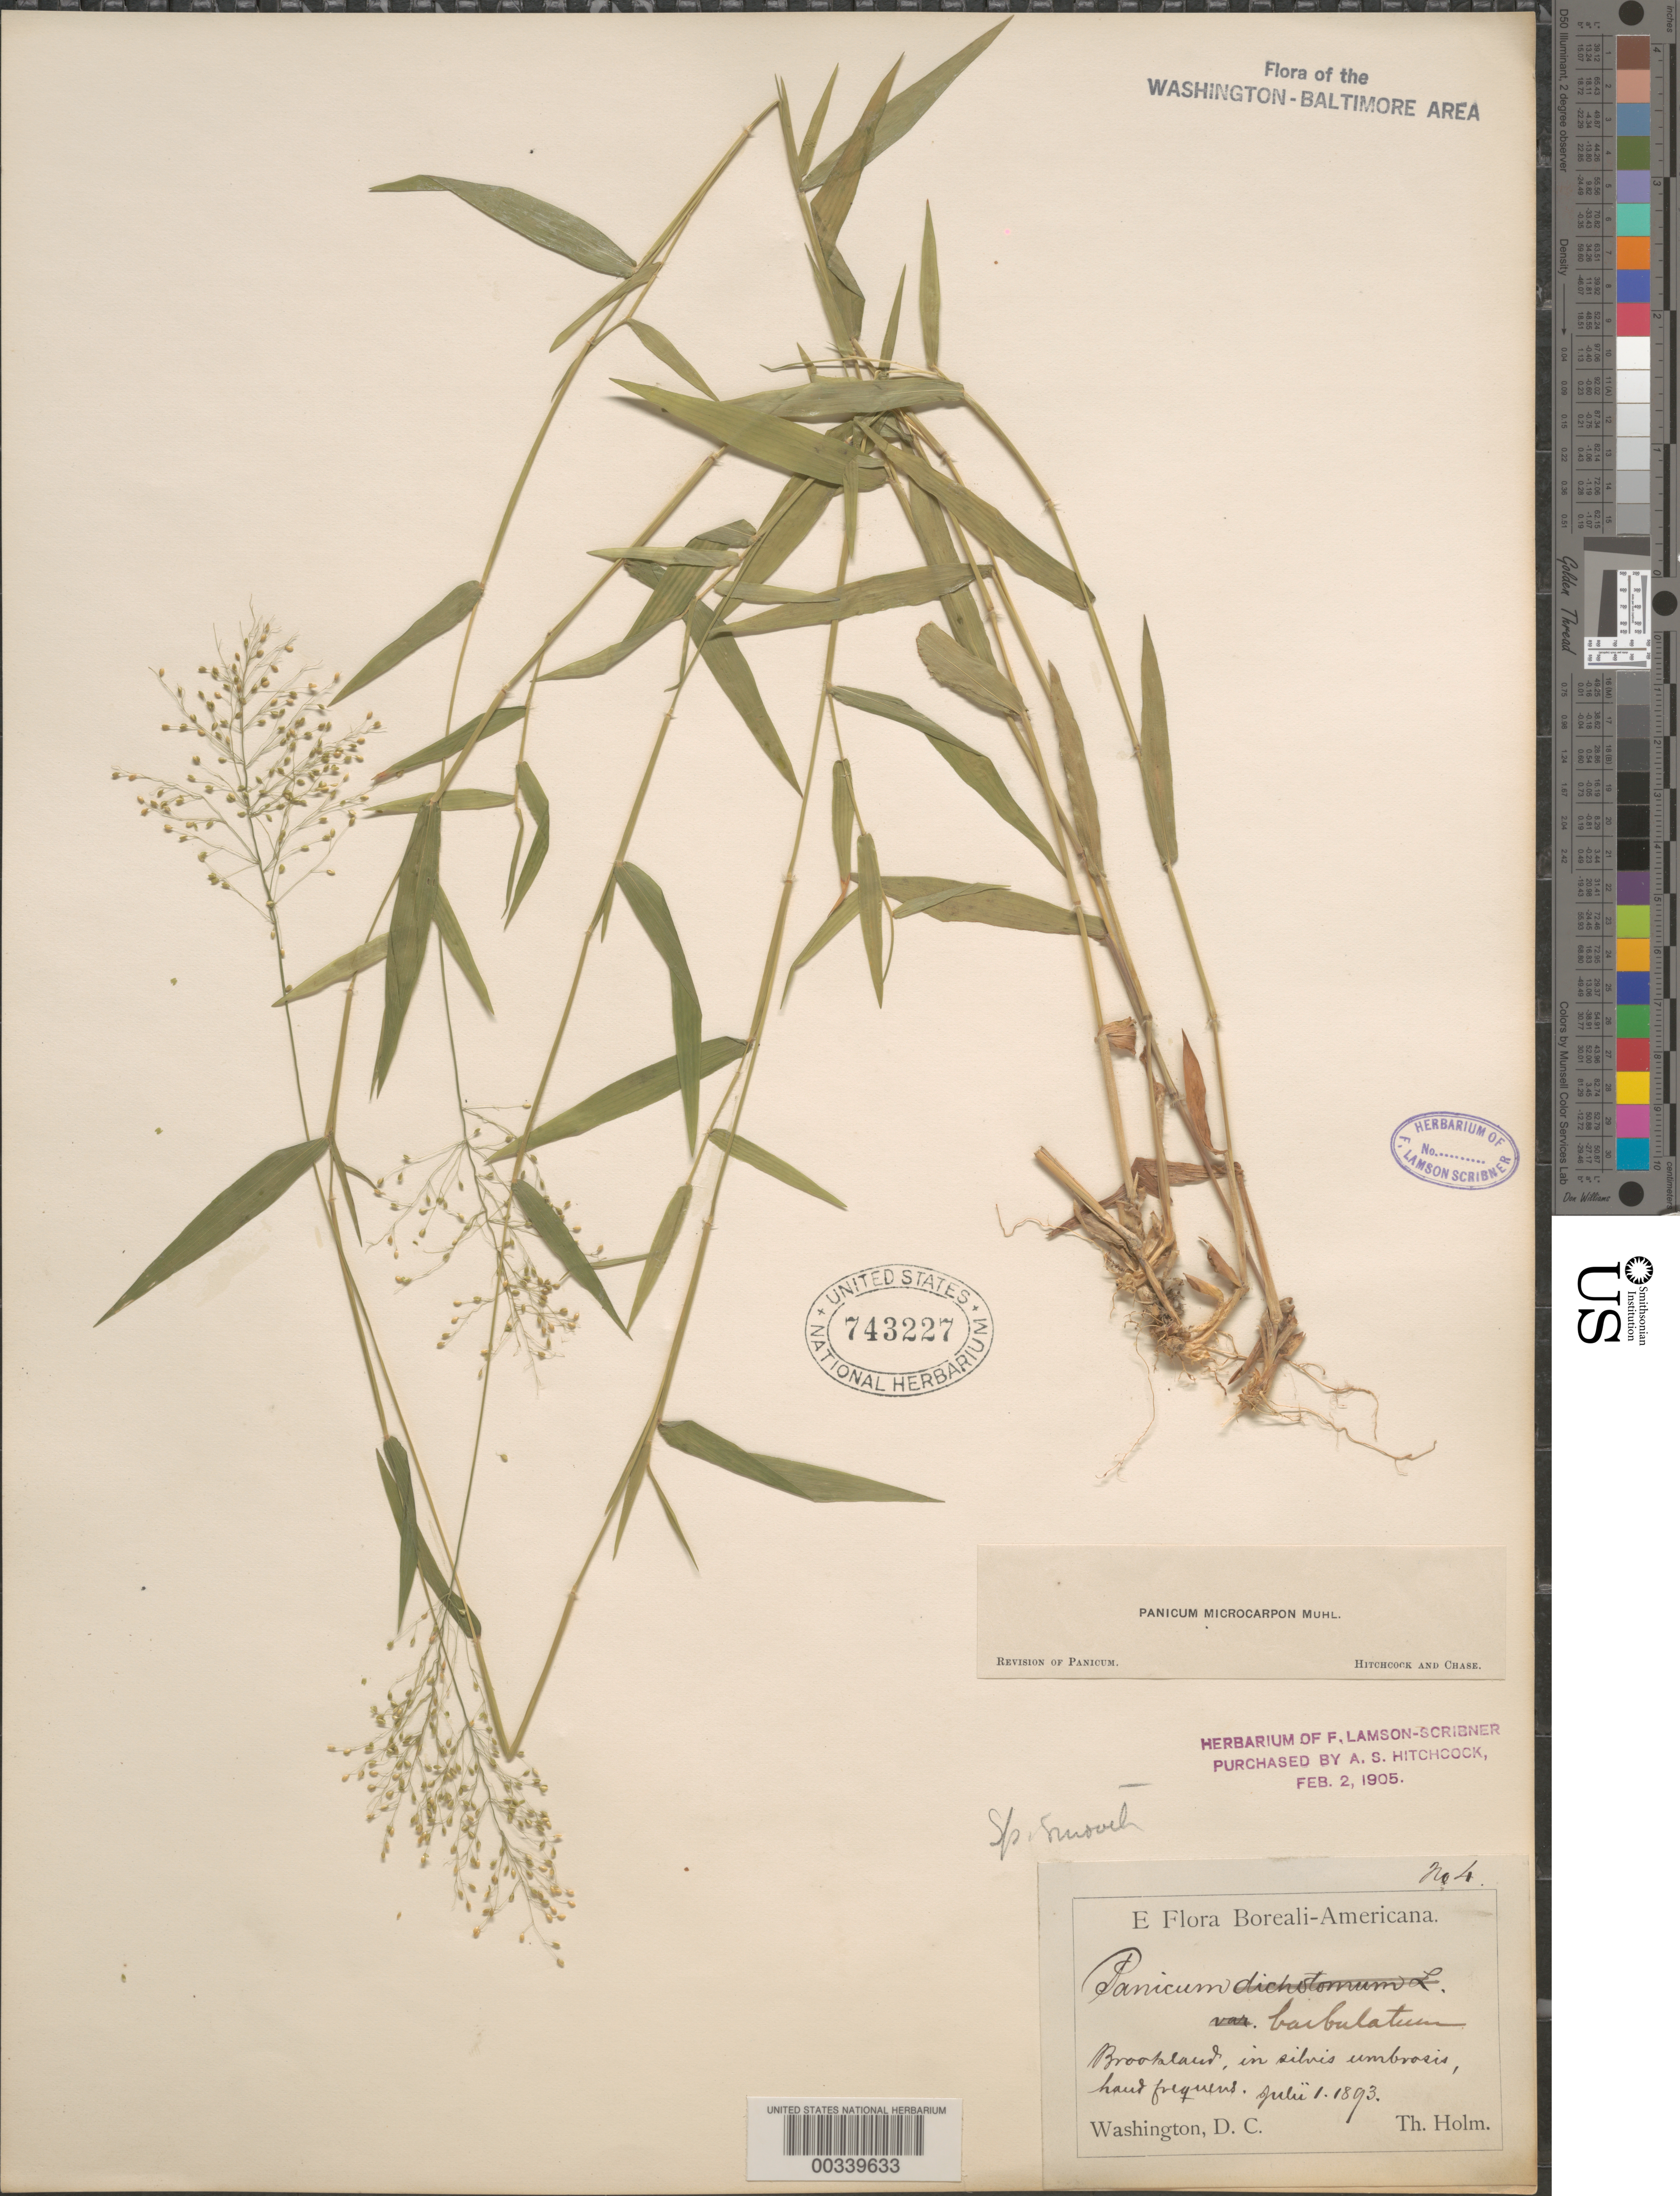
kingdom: Plantae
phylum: Tracheophyta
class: Liliopsida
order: Poales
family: Poaceae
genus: Dichanthelium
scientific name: Dichanthelium dichotomum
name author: (L.) Gould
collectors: T. Holm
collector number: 4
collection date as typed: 01 Jul 1893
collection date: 1893-07-01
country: United States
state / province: District of Columbia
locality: Brookland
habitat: Forest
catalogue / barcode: US 743227